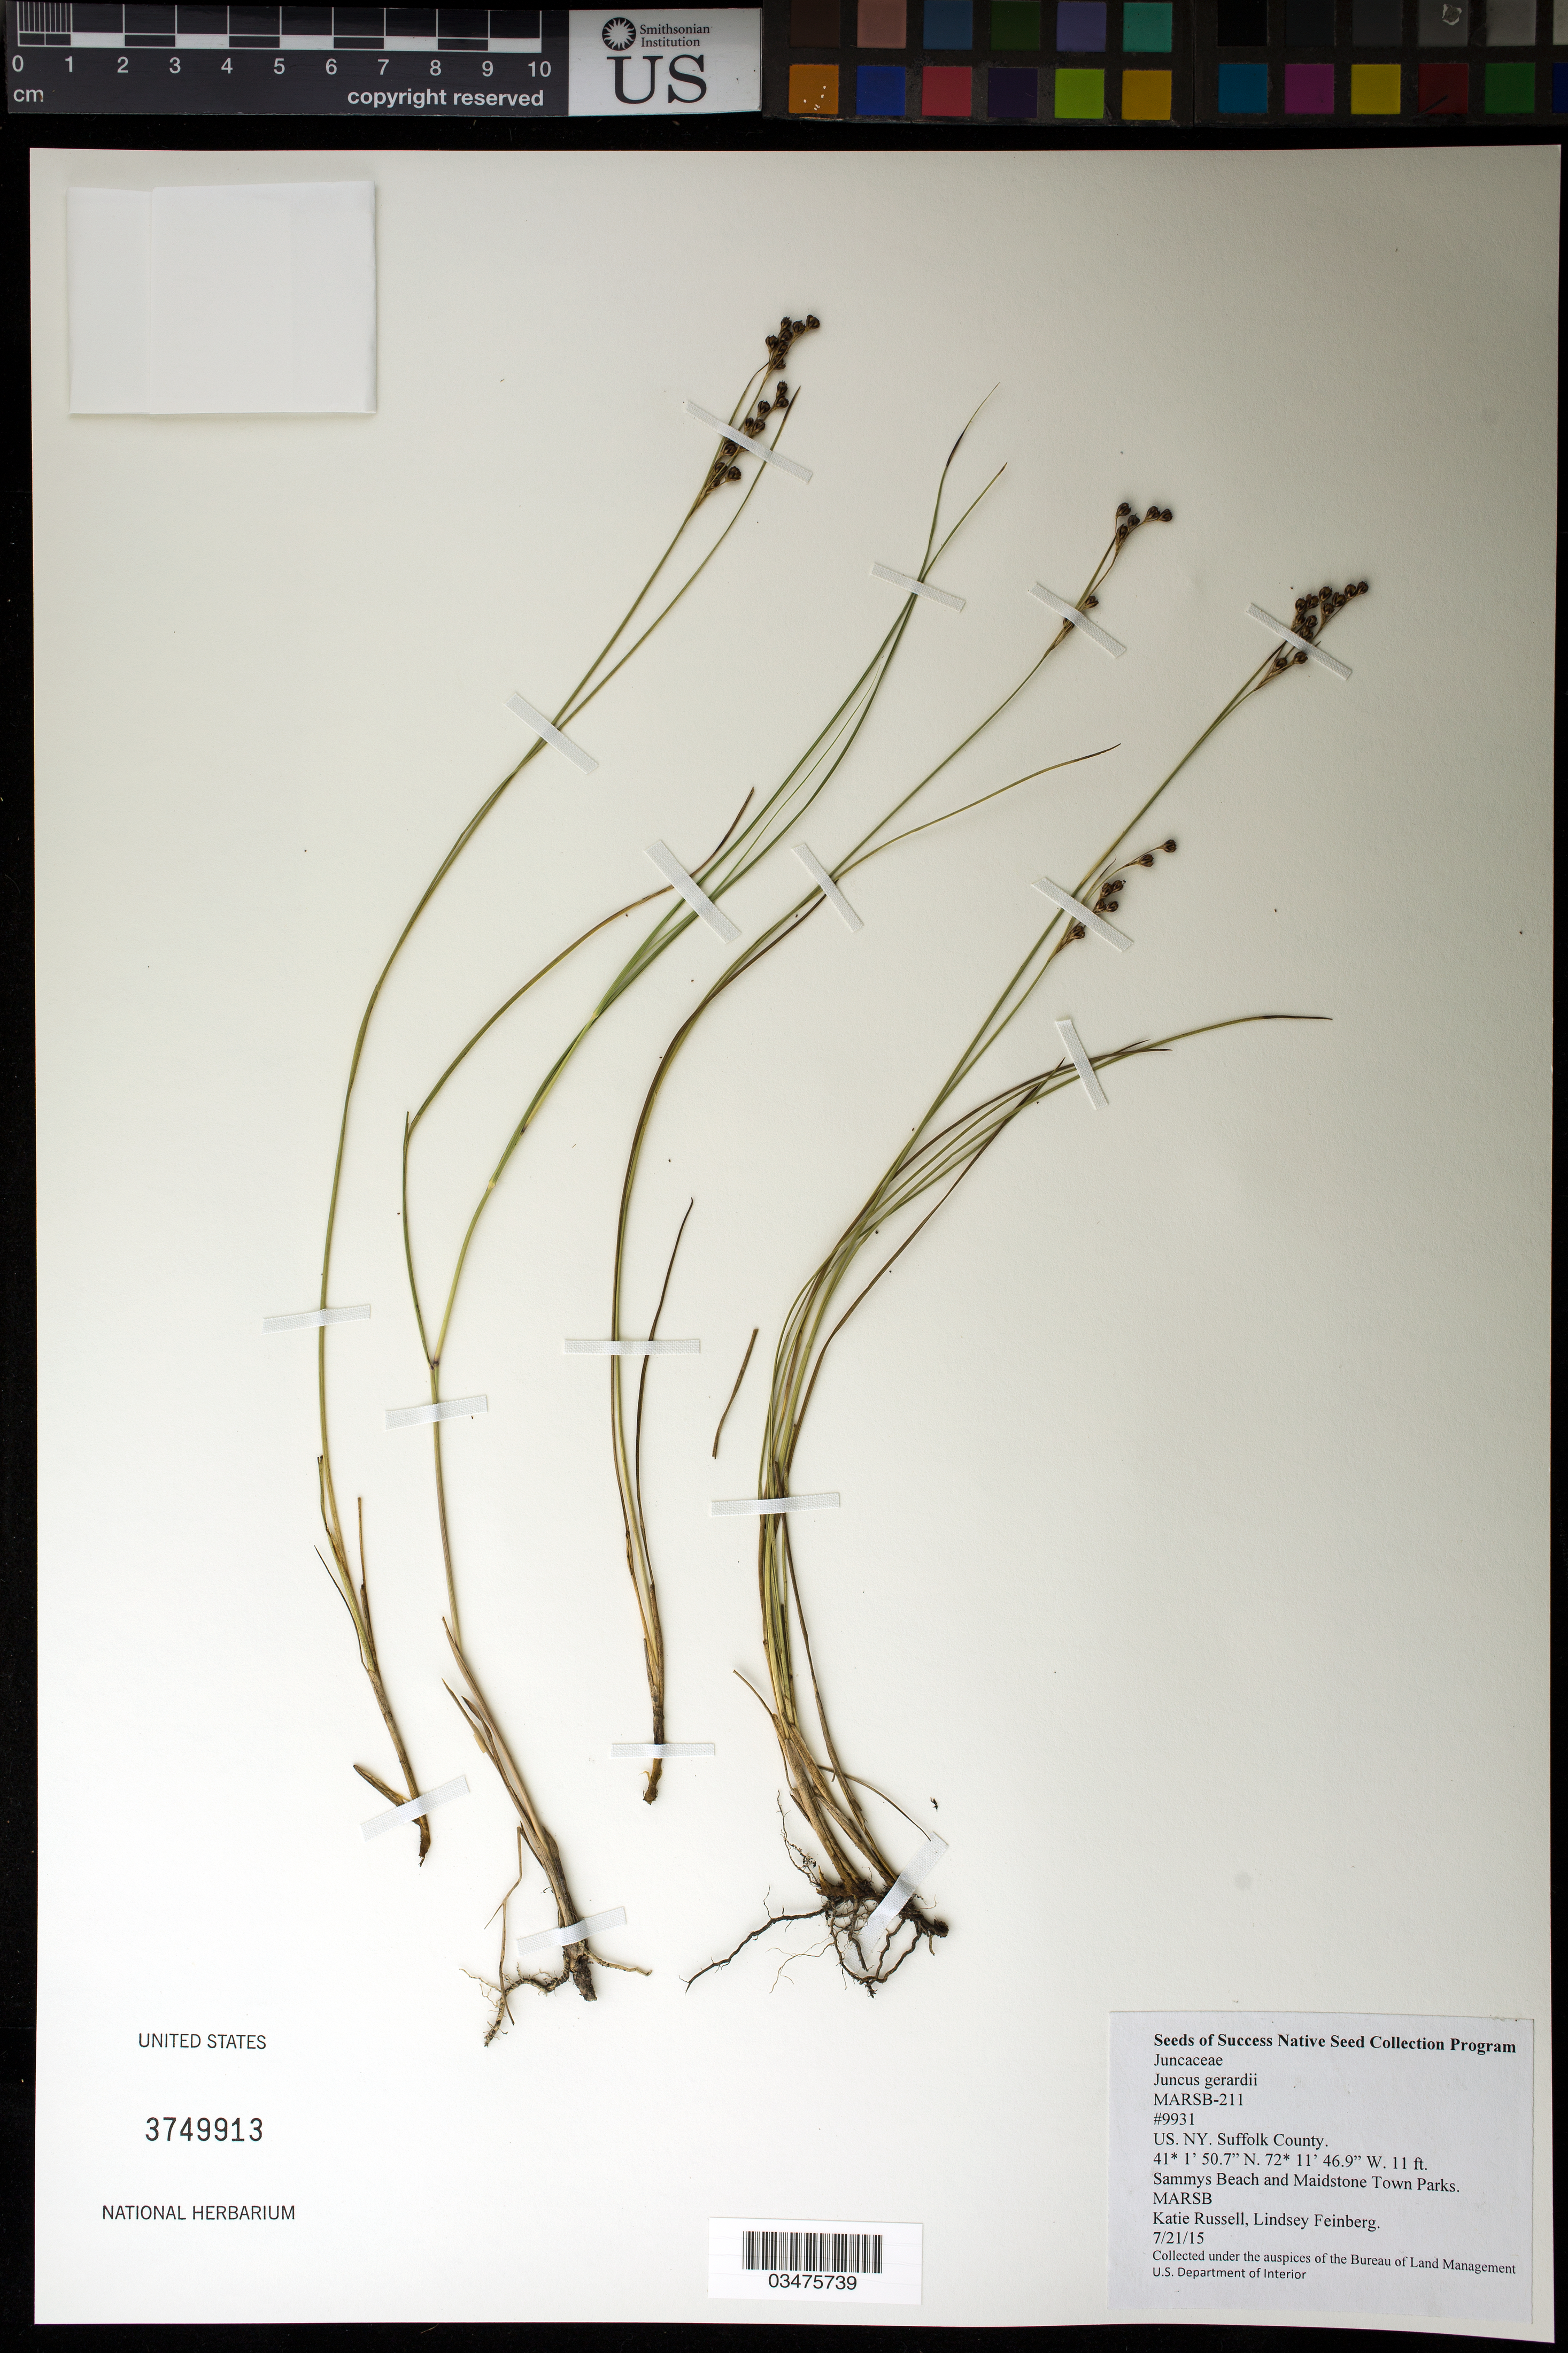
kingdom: Plantae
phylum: Tracheophyta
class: Liliopsida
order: Poales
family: Juncaceae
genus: Juncus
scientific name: Juncus gerardi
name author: Loisel.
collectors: K. Russell & L. Feinberg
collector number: MARSB-211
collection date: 2015-07-21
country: United States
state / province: New York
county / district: Suffolk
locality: Sammys Beach and Maidstone Town Parks.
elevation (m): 3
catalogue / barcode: US 3749913